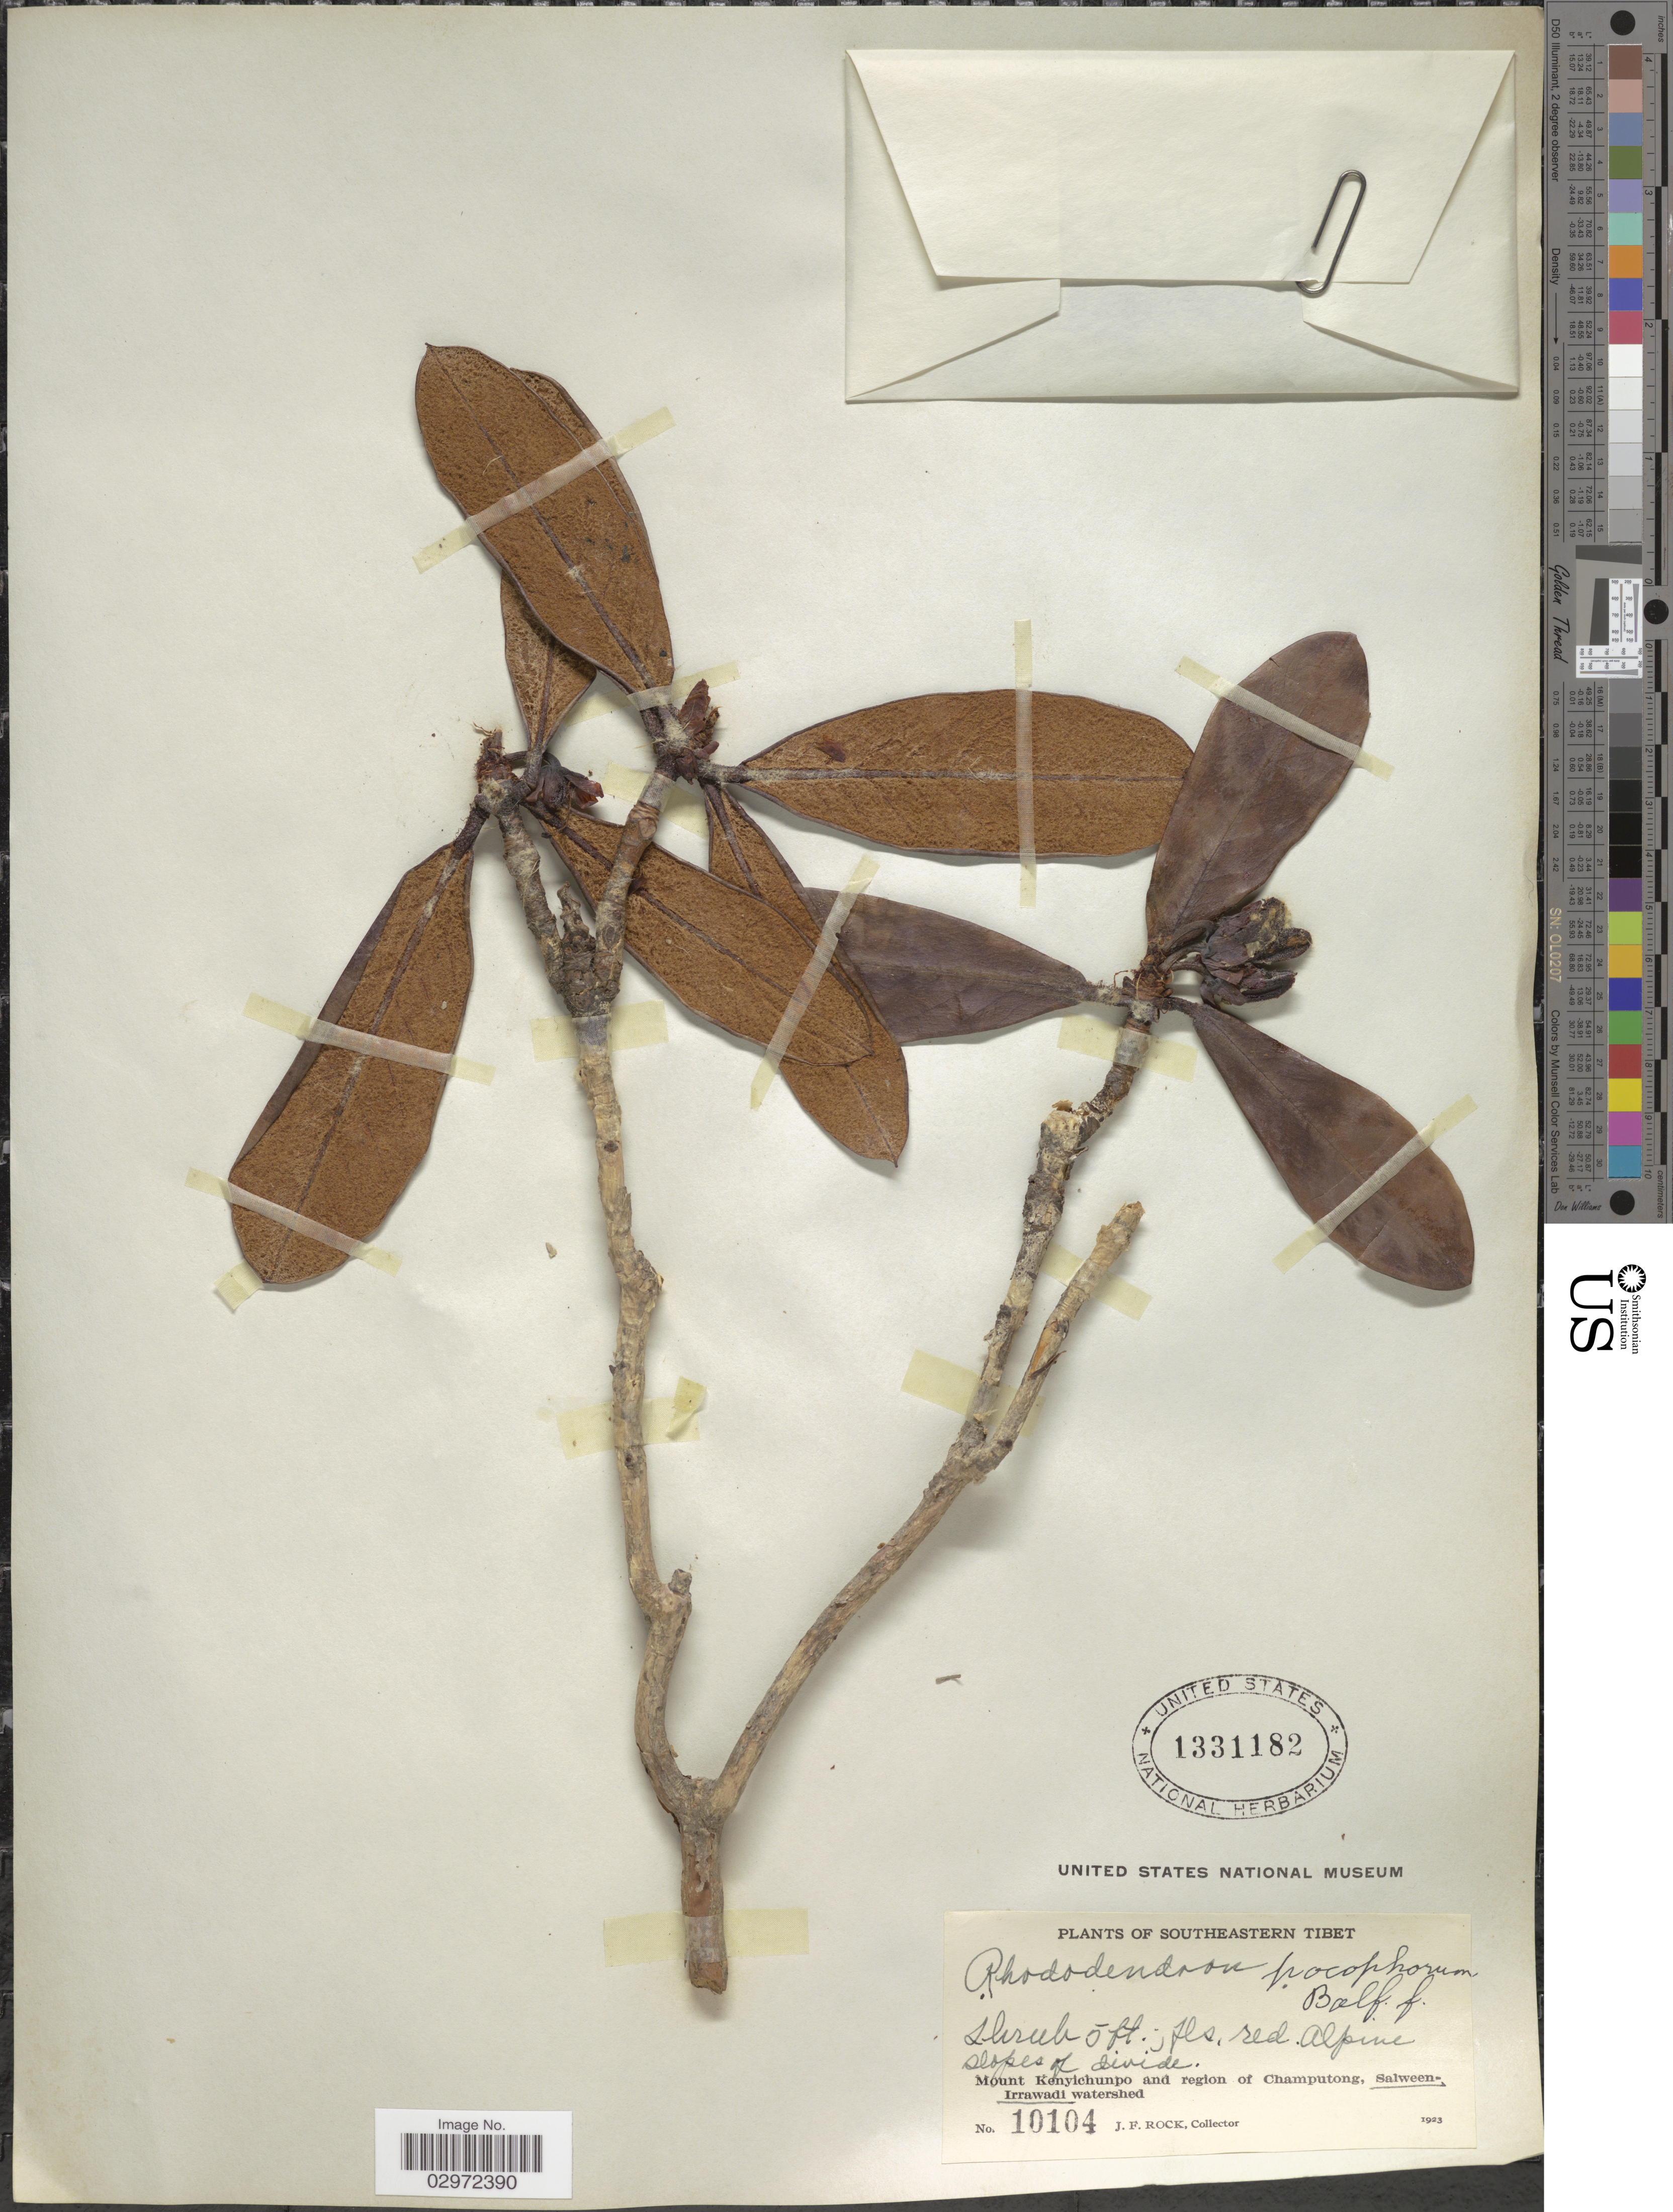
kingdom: Plantae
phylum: Tracheophyta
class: Magnoliopsida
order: Ericales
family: Ericaceae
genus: Rhododendron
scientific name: Rhododendron pocophorum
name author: Balf. f. ex Tagg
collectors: J. Rock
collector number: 10104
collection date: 1923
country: China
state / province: Xizang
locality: Southeastern Tibet, Mount Kenyichunpo and region of Champutong, Salween-Irrawadi watershed.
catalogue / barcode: US 1331182